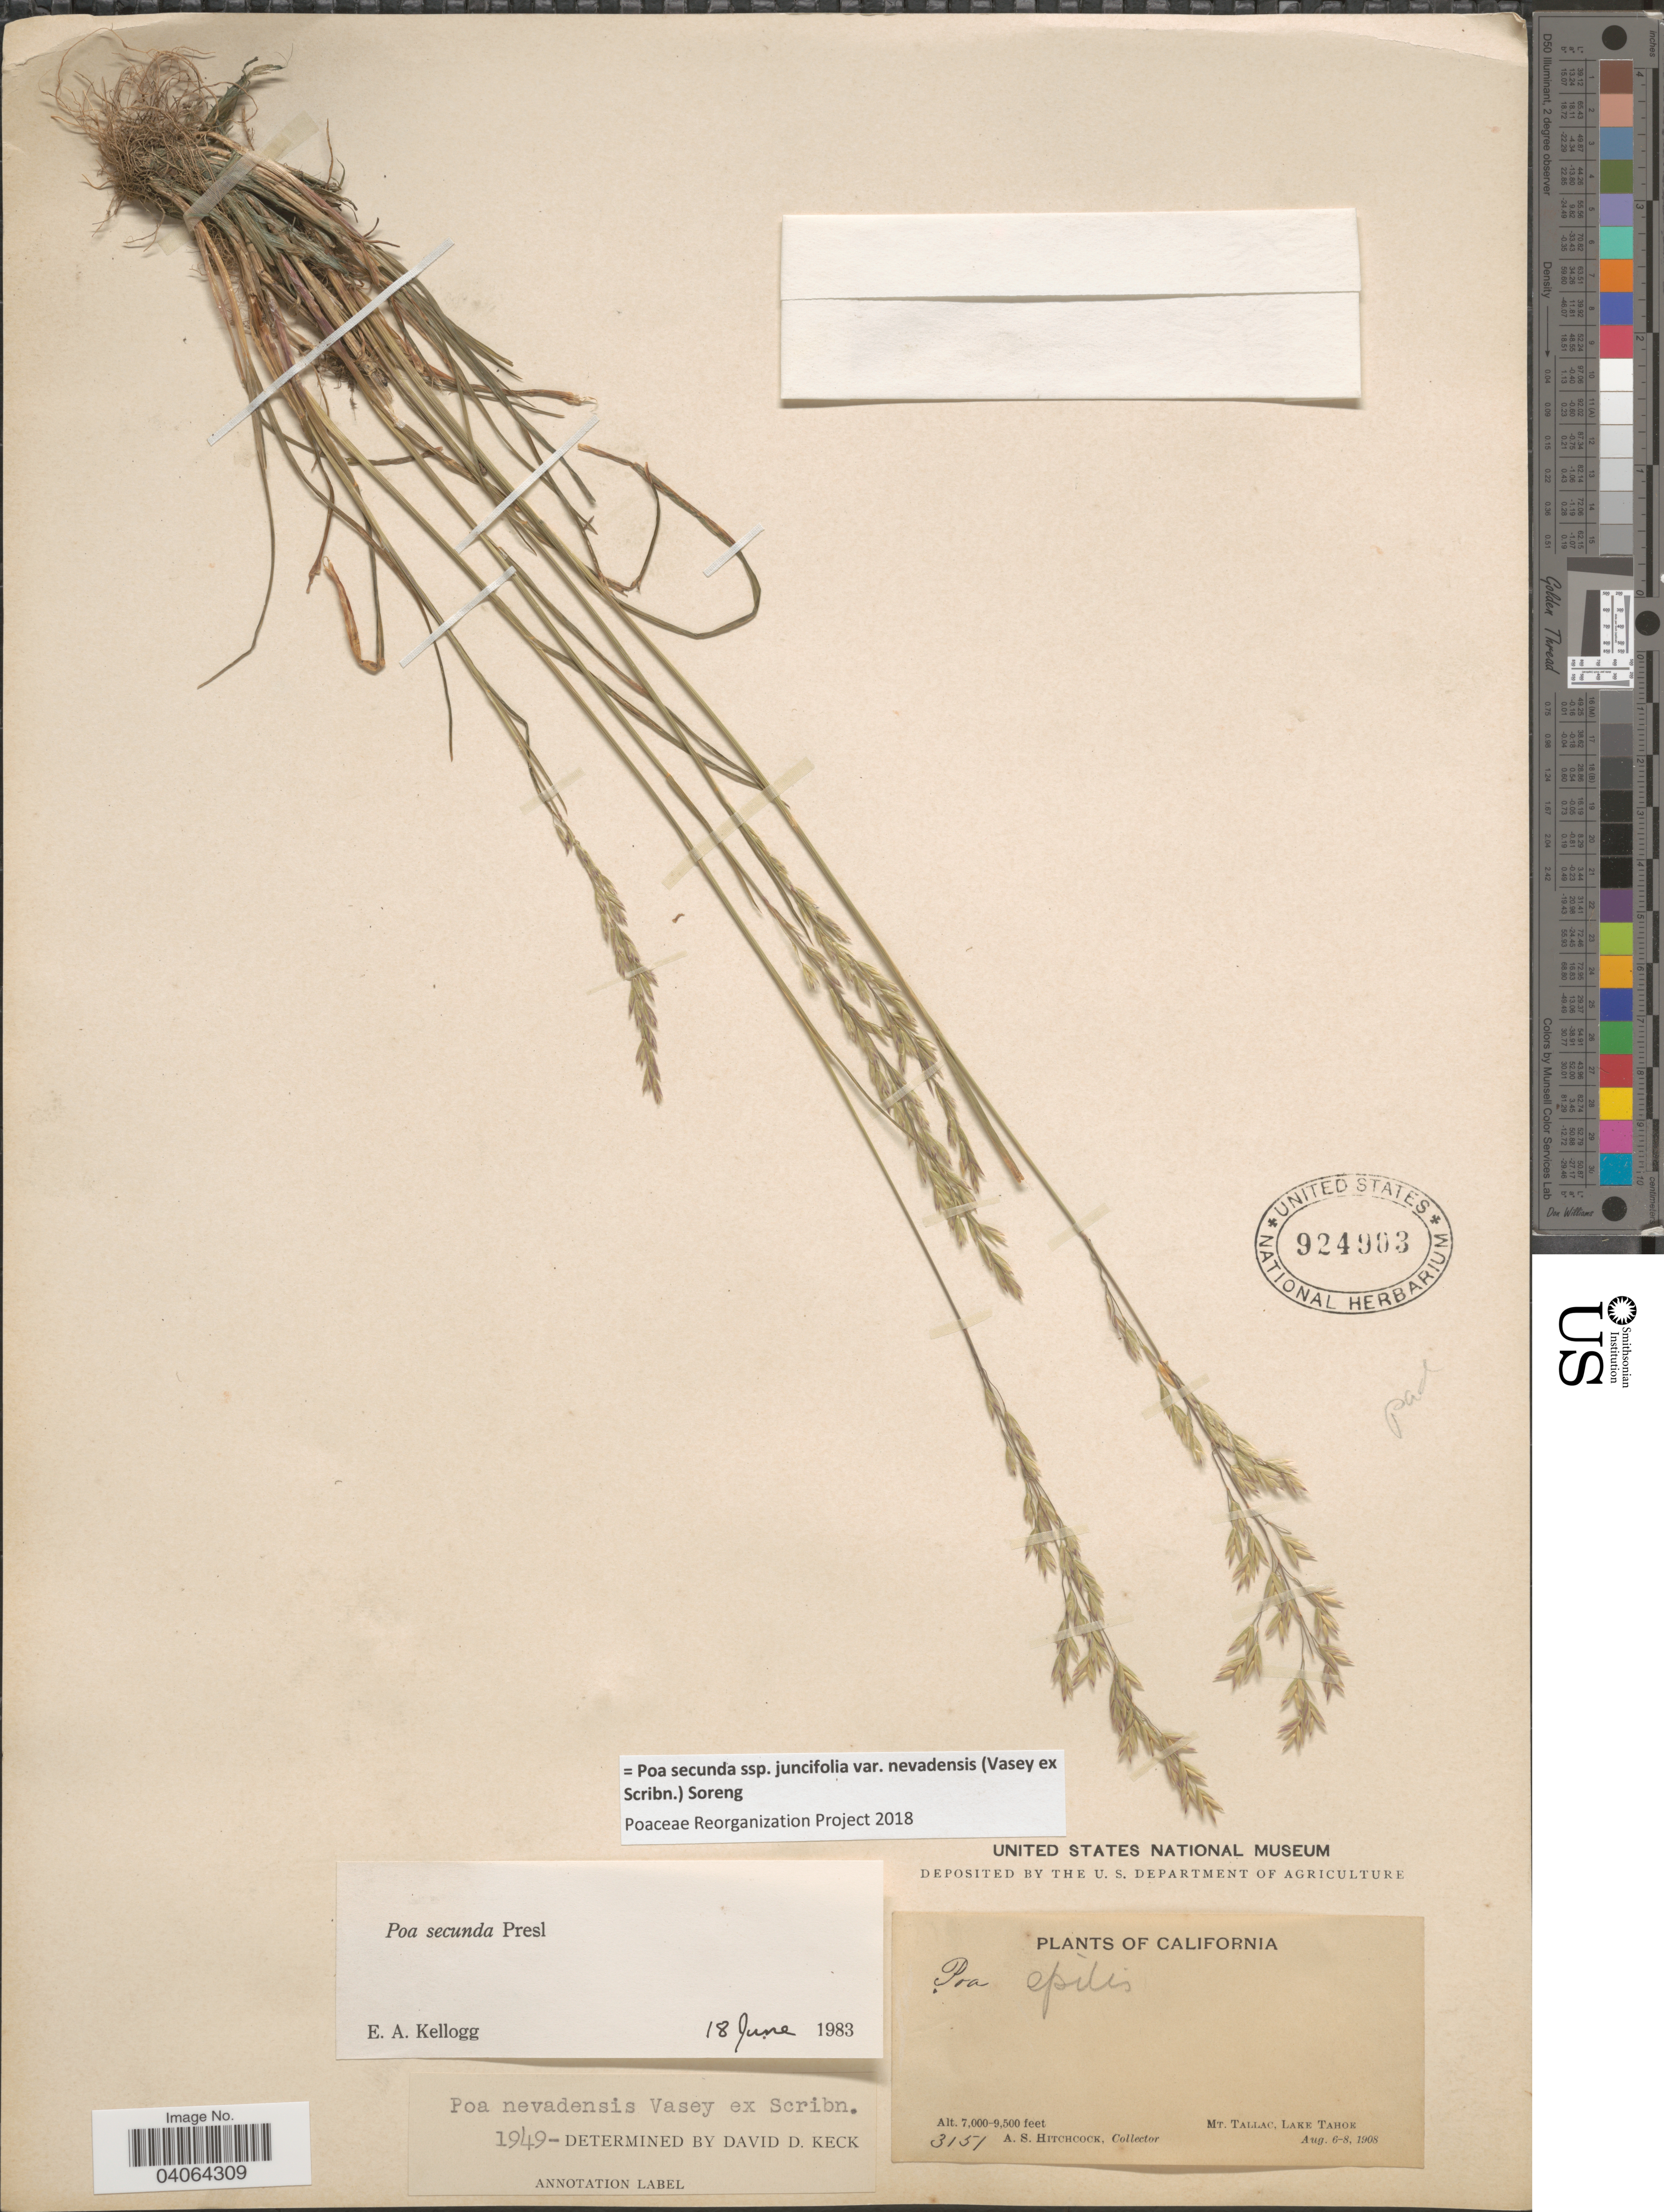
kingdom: Plantae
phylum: Tracheophyta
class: Liliopsida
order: Poales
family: Poaceae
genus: Poa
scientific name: Poa secunda subsp. juncifolia var. nevadensis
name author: (Vasey ex Scribn.) Soreng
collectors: A. S. Hitchcock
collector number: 3151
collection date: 1908-08-06/1908-08-08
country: United States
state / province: California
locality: Mt. Tallac, Lake Tahoe.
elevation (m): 2134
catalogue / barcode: US 924903